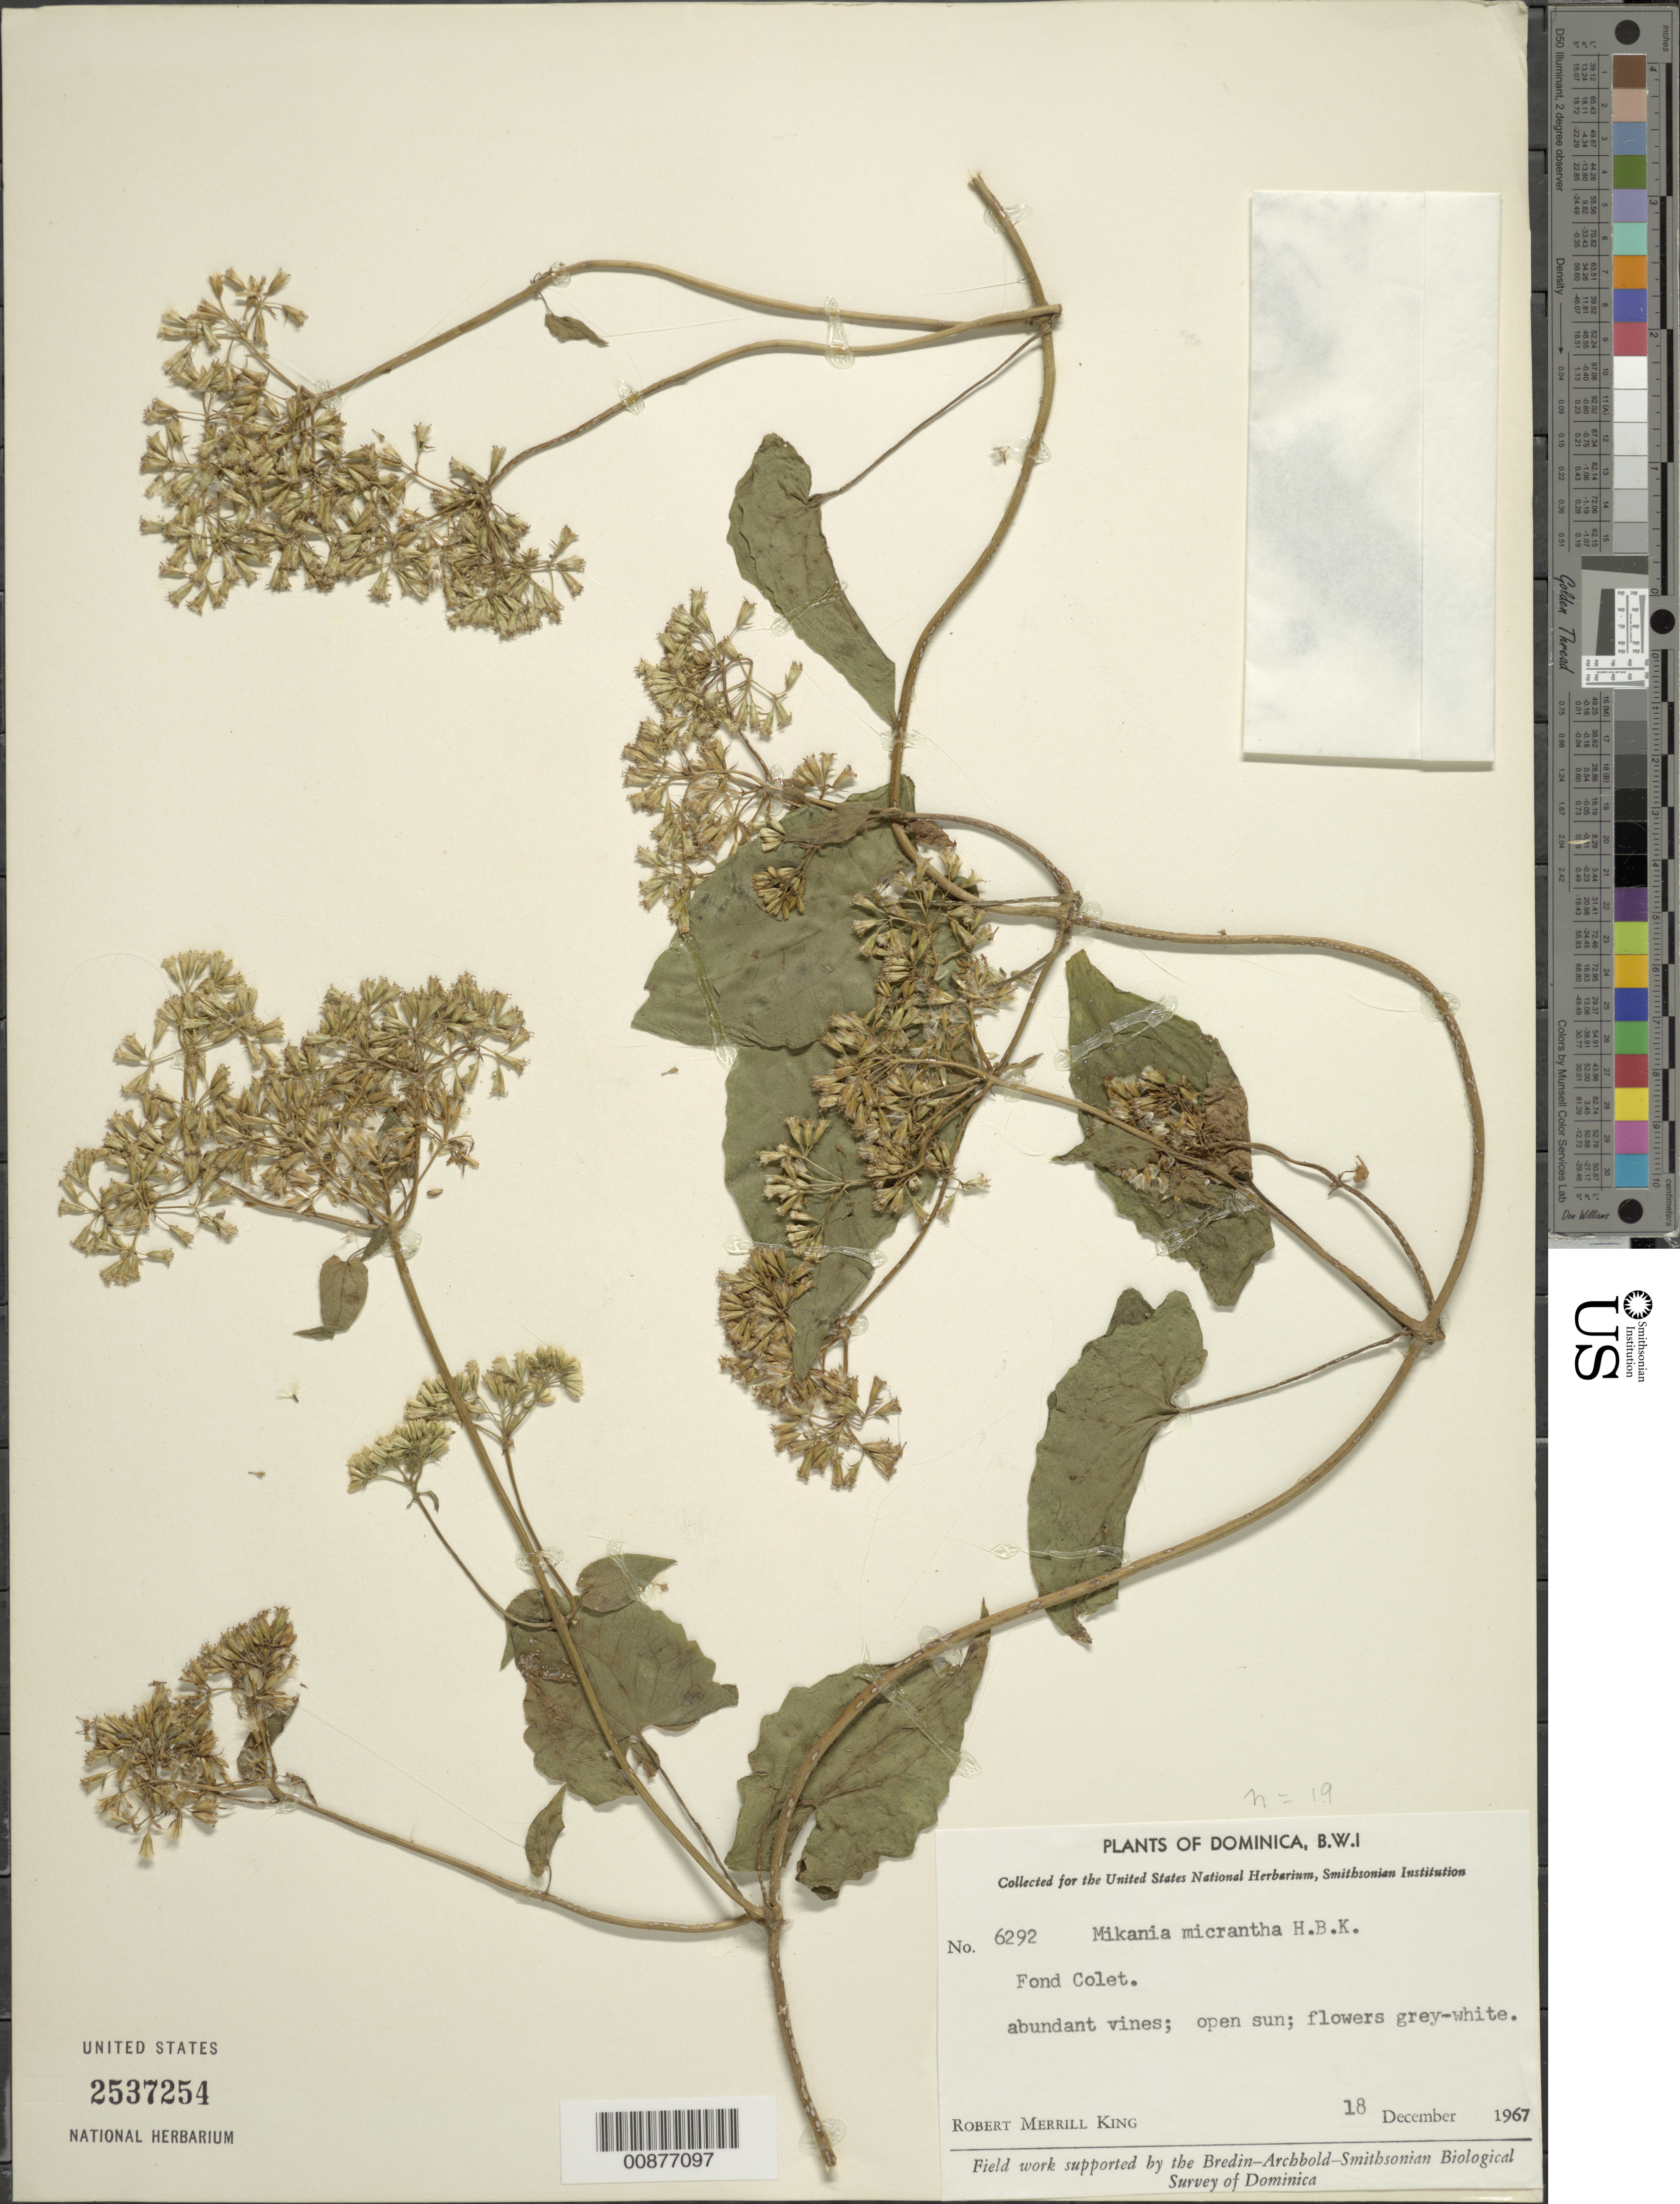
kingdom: Plantae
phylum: Tracheophyta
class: Magnoliopsida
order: Asterales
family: Asteraceae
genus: Mikania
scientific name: Mikania micrantha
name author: Kunth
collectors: R. M. King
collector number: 6292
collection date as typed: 18 Dec 1967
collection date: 1967-12-18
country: Dominica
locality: Fond Colet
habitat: Open sun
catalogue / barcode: US 2537254